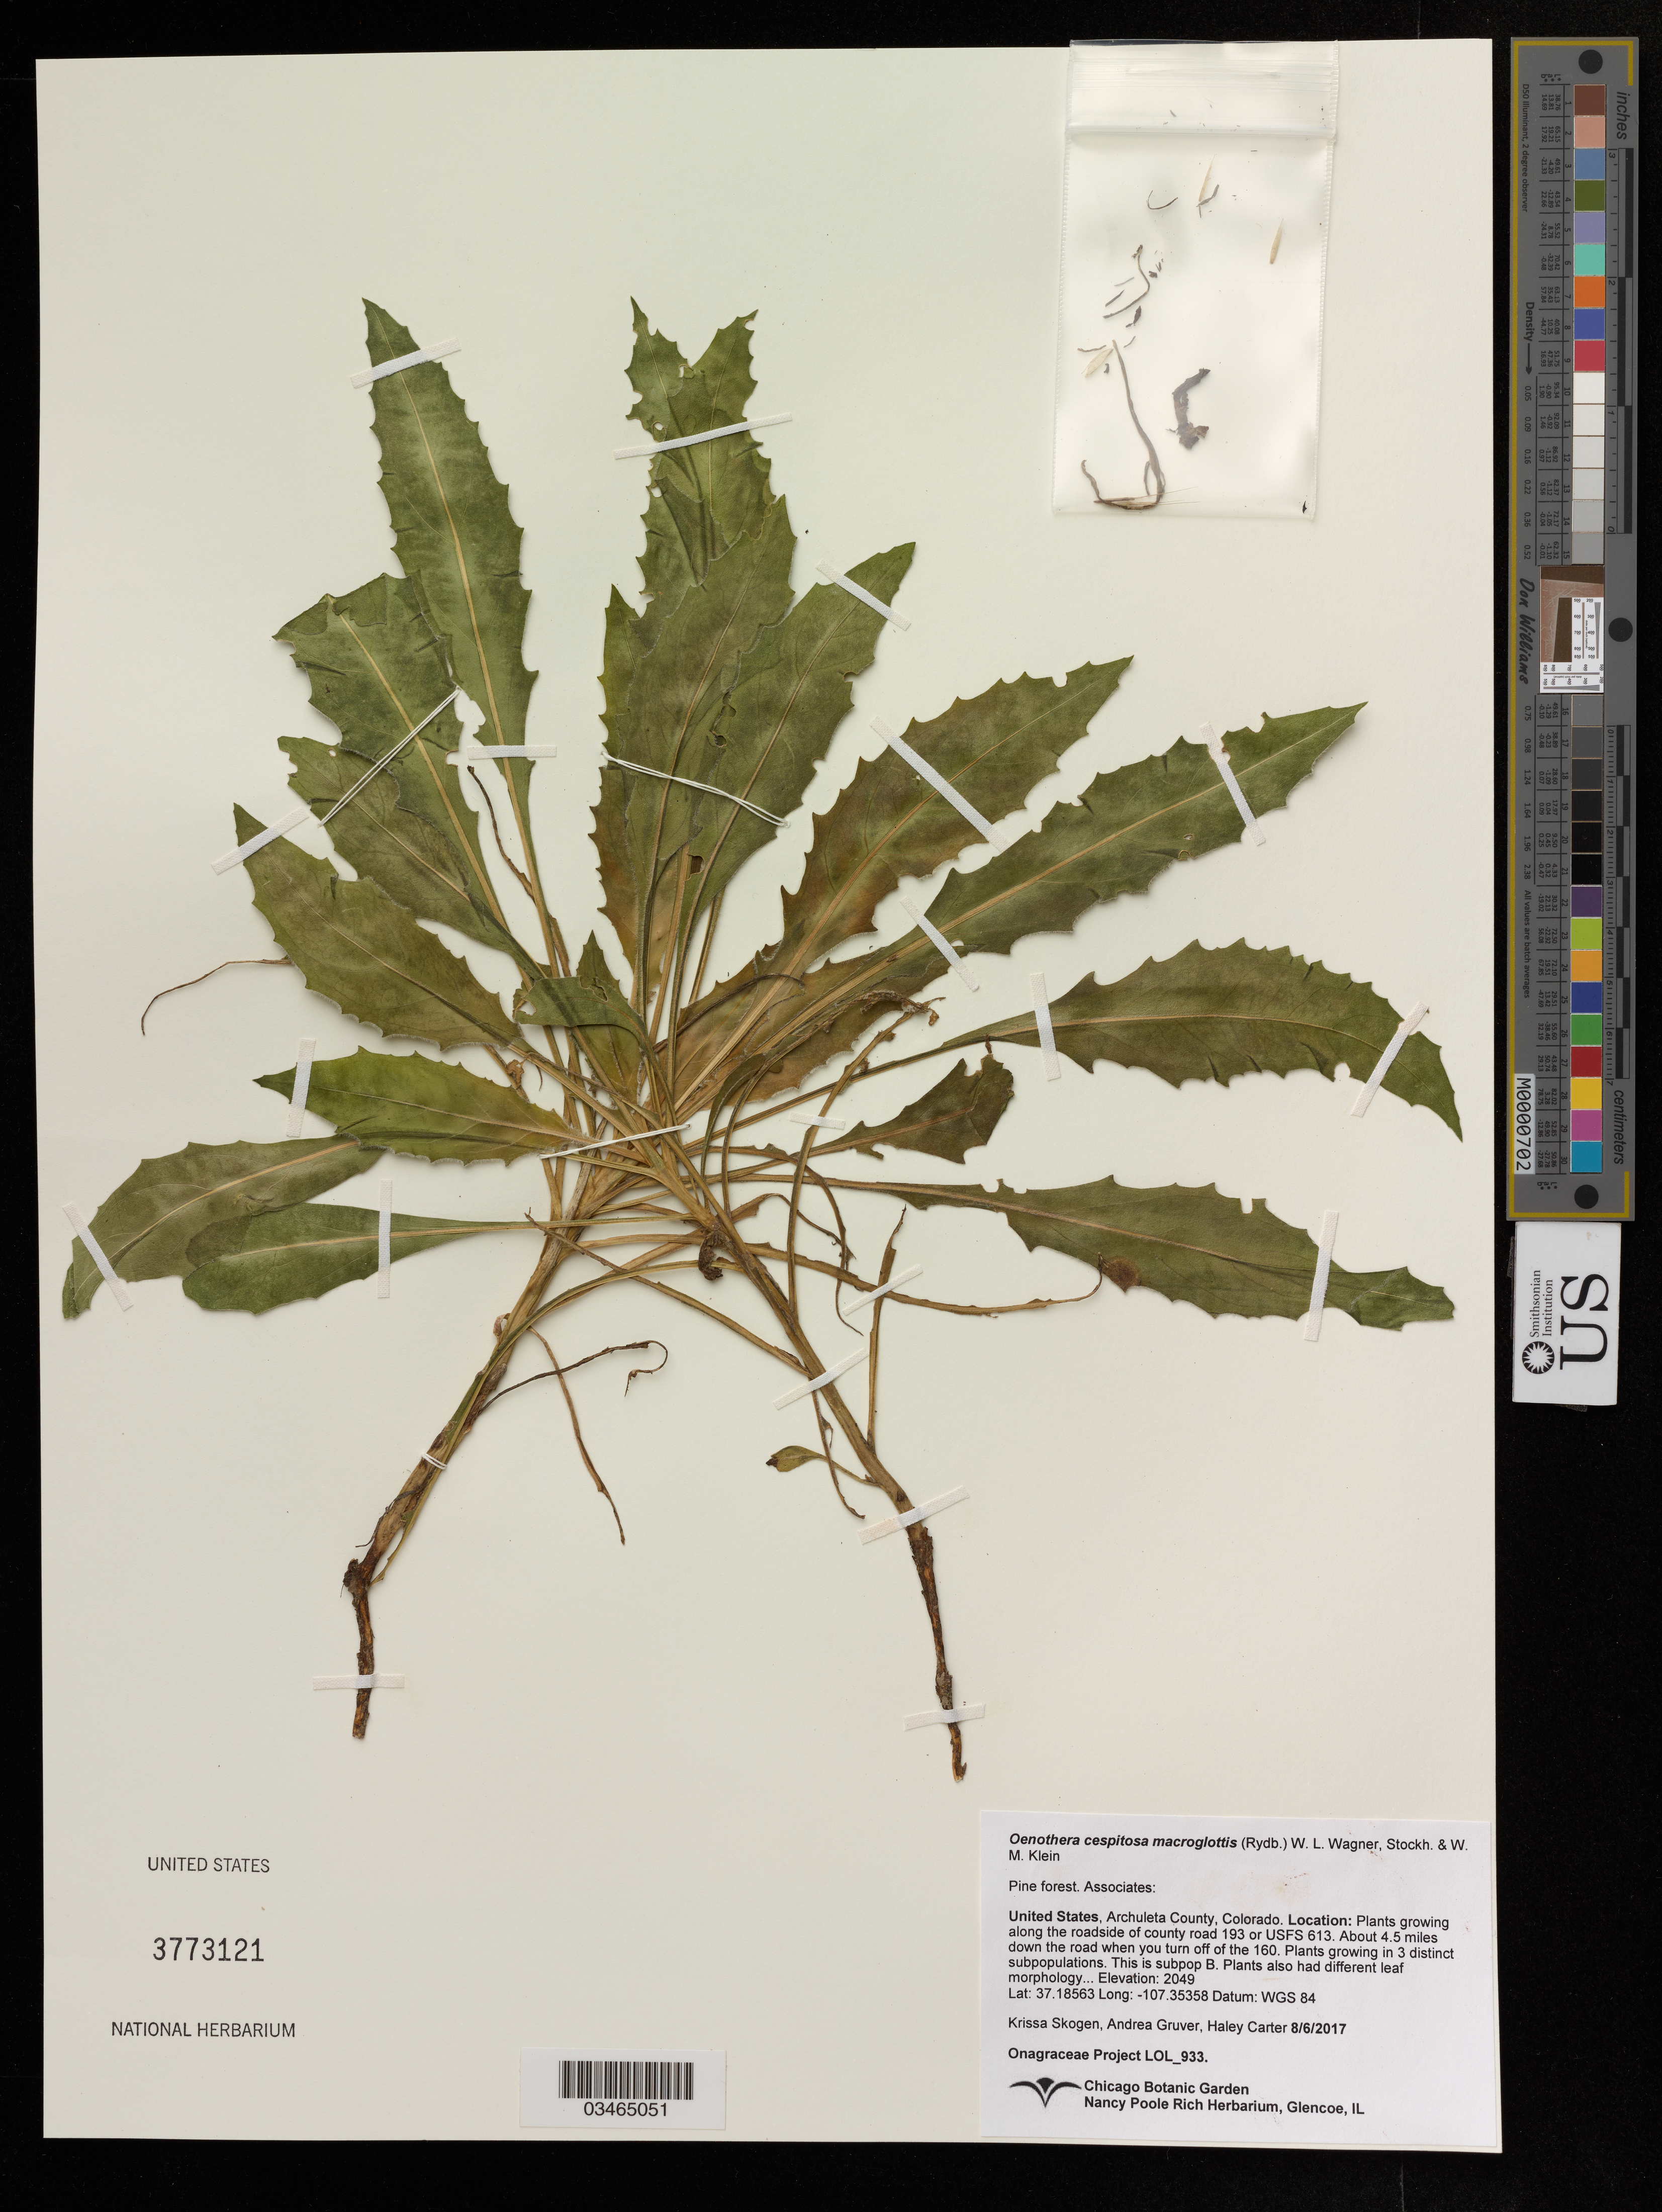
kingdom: Plantae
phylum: Tracheophyta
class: Magnoliopsida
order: Myrtales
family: Onagraceae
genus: Oenothera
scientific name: Oenothera cespitosa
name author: Nutt.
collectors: K. Skogen & A. Gruver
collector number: Onagraceae Project LOL_933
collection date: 2017-06-08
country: United States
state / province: Colorado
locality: Archuleta County. Along the roadside of county road 193 or USFS 613. About 4.5 miles down the road when you turn off of the 160.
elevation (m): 2049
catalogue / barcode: US 3773121